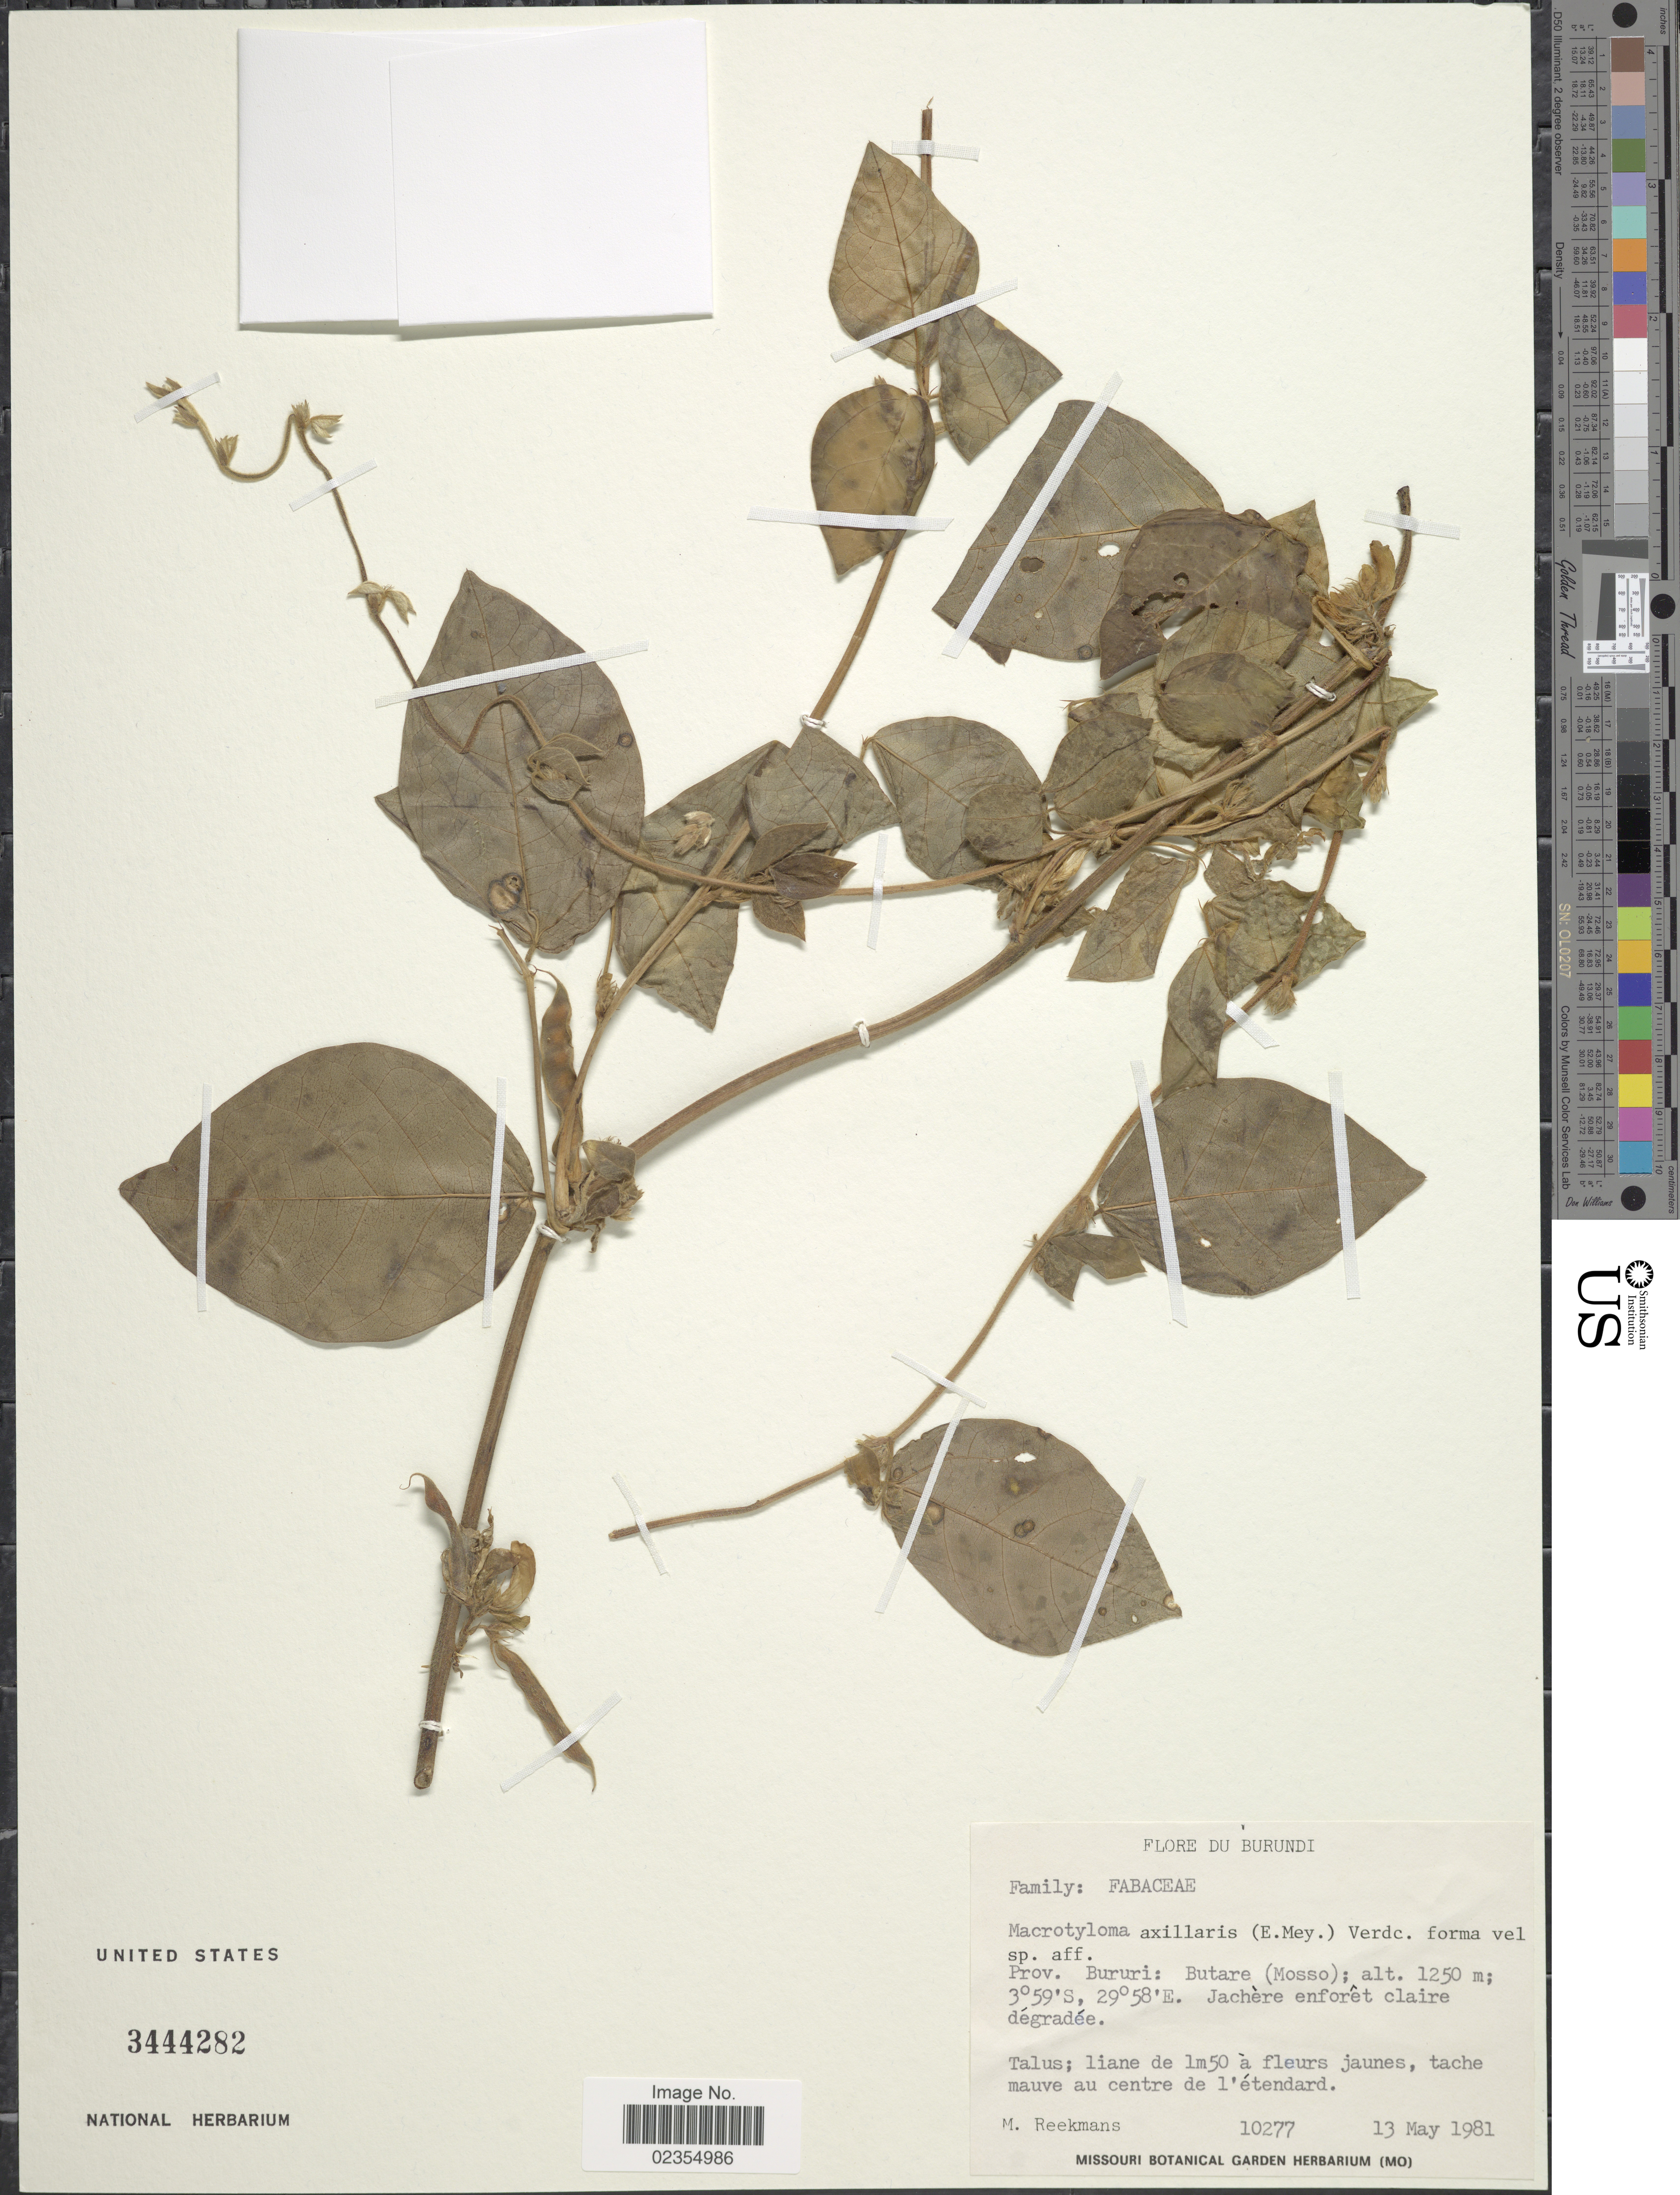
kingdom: Plantae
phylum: Tracheophyta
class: Magnoliopsida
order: Fabales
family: Fabaceae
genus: Macrotyloma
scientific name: Macrotyloma axillare var. axillare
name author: (E. Mey.) Verdc.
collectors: M. Reekmans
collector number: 10277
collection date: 1981-05-13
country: Burundi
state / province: Bururi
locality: Butare (Mosso)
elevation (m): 1250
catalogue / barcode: US 3444282